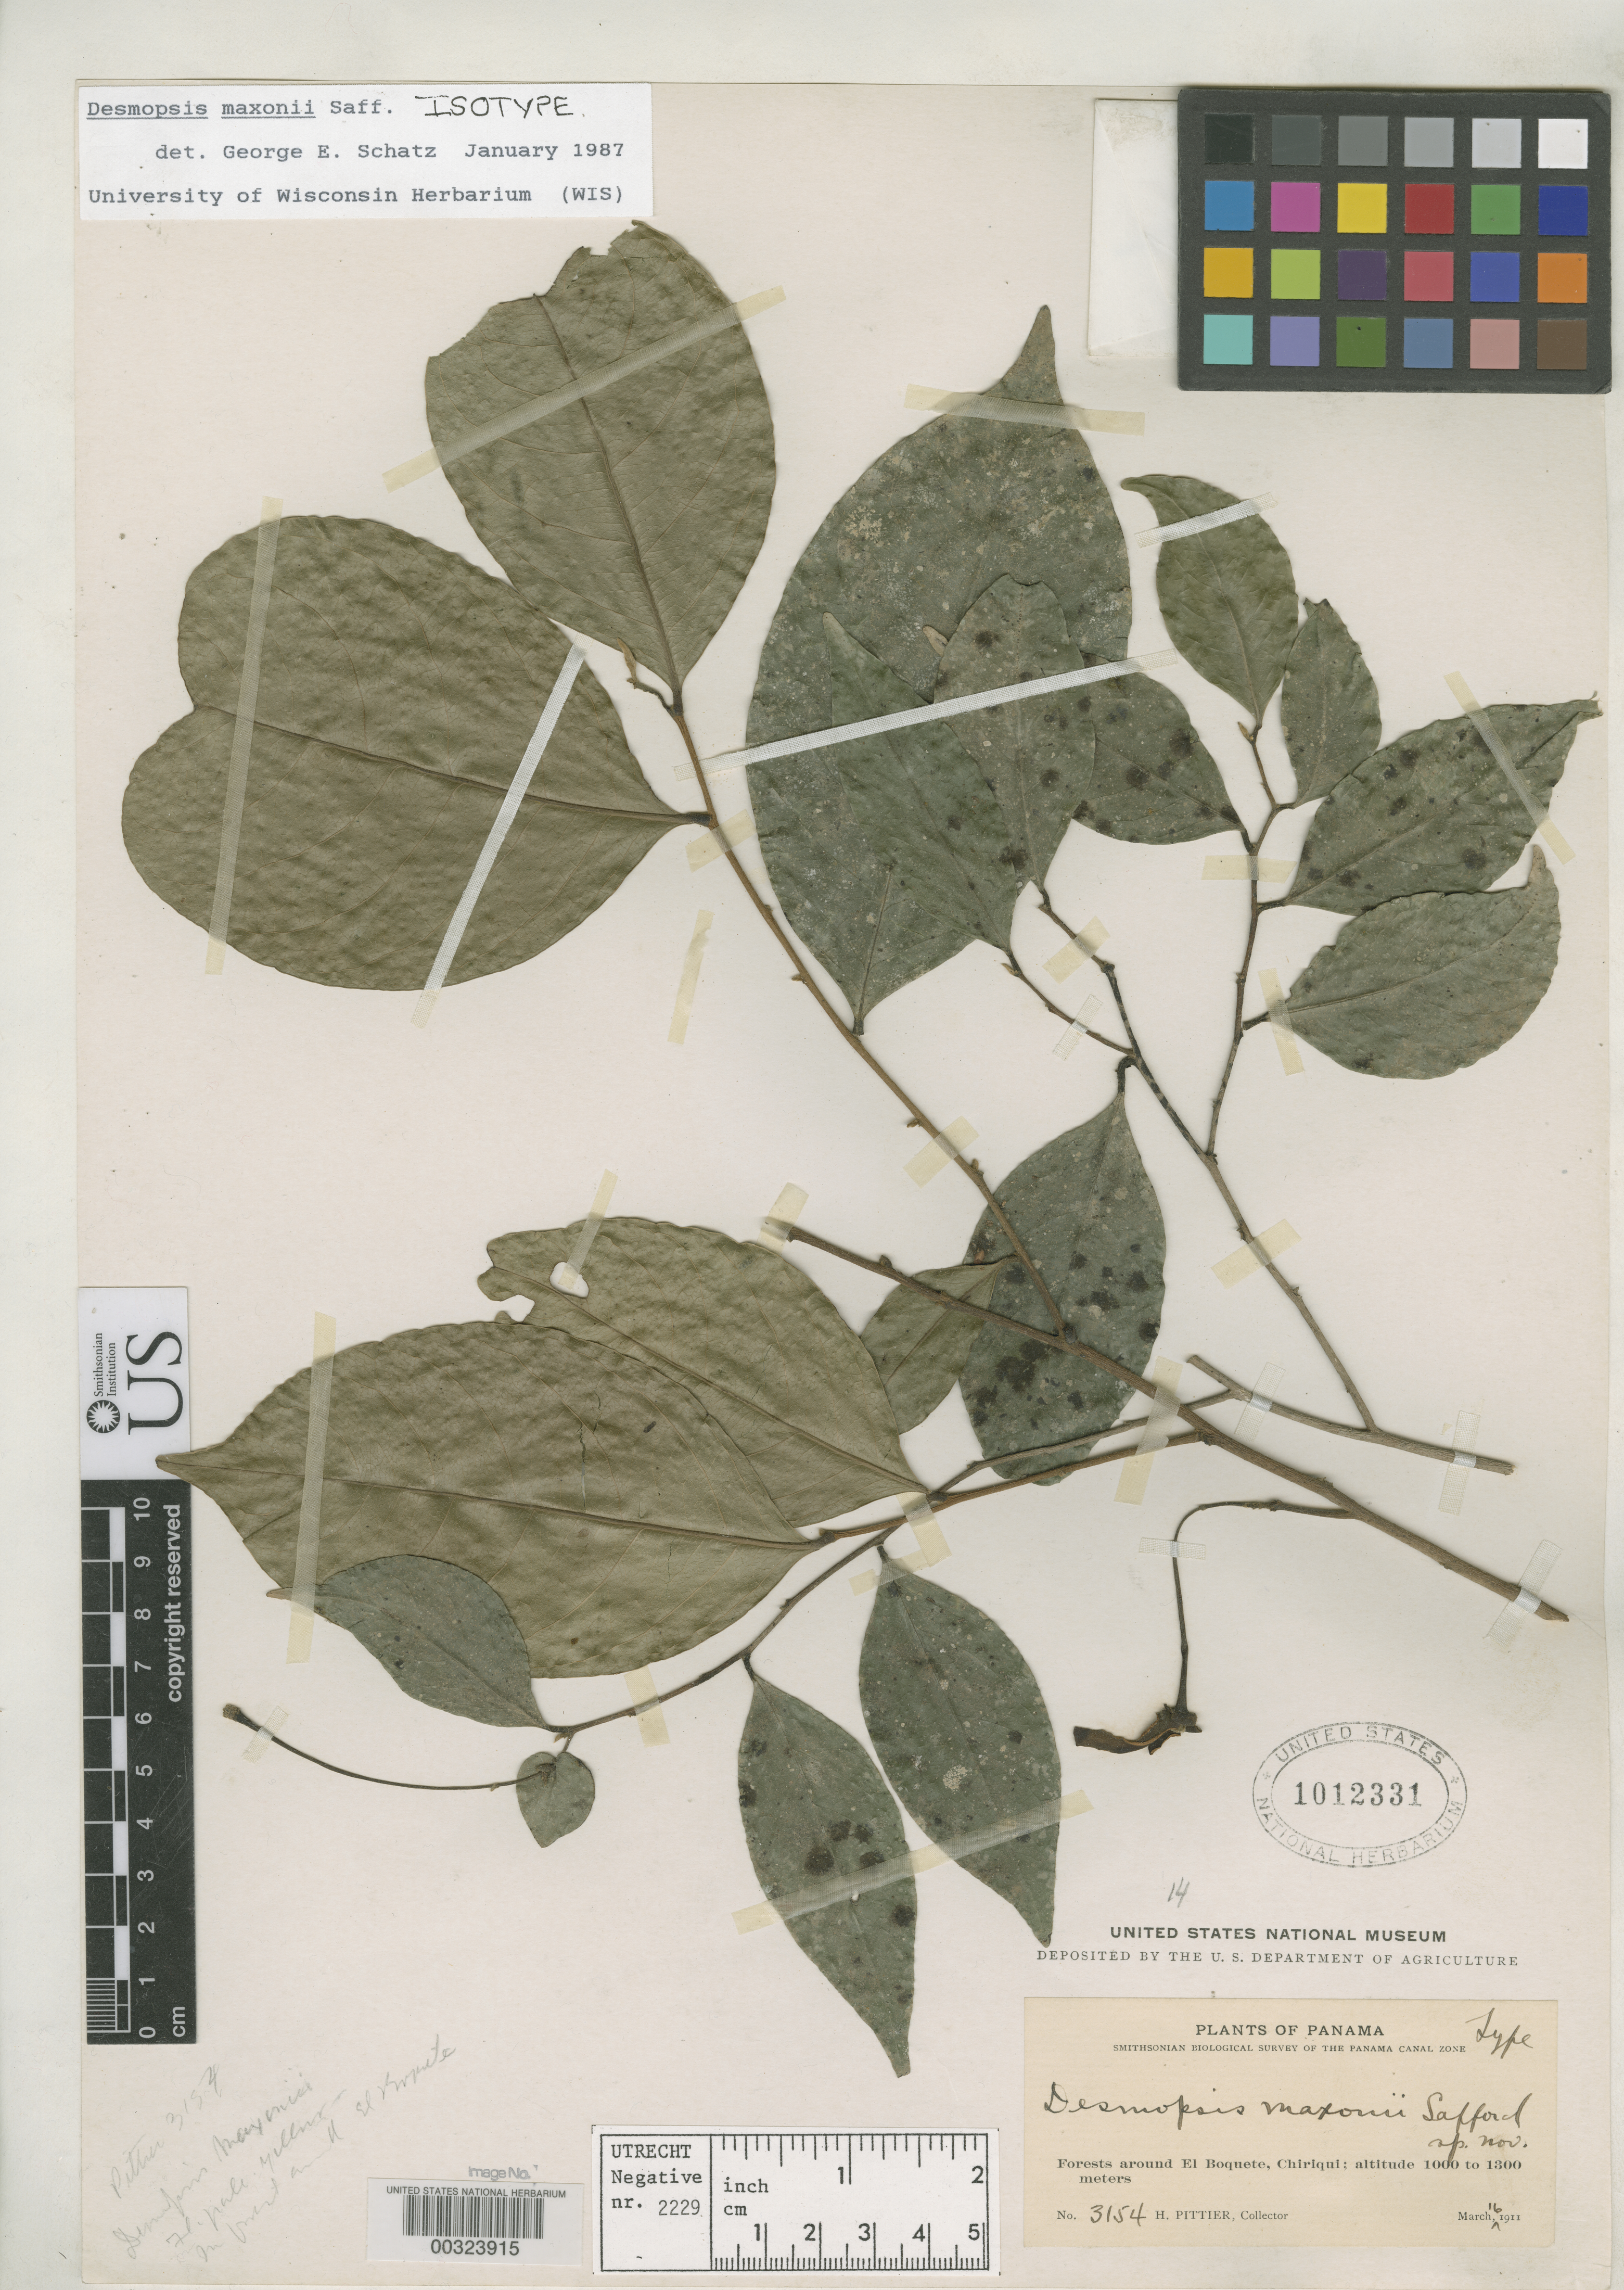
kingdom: Plantae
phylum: Tracheophyta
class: Magnoliopsida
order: Magnoliales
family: Annonaceae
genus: Desmopsis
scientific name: Desmopsis maxonii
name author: Saff.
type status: Isotype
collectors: H. F. Pittier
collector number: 3154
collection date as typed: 16 Mar 1911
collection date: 1911-03-16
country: Panama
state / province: Chiriquí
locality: Near El Boquete.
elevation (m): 1000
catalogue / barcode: US 1012331